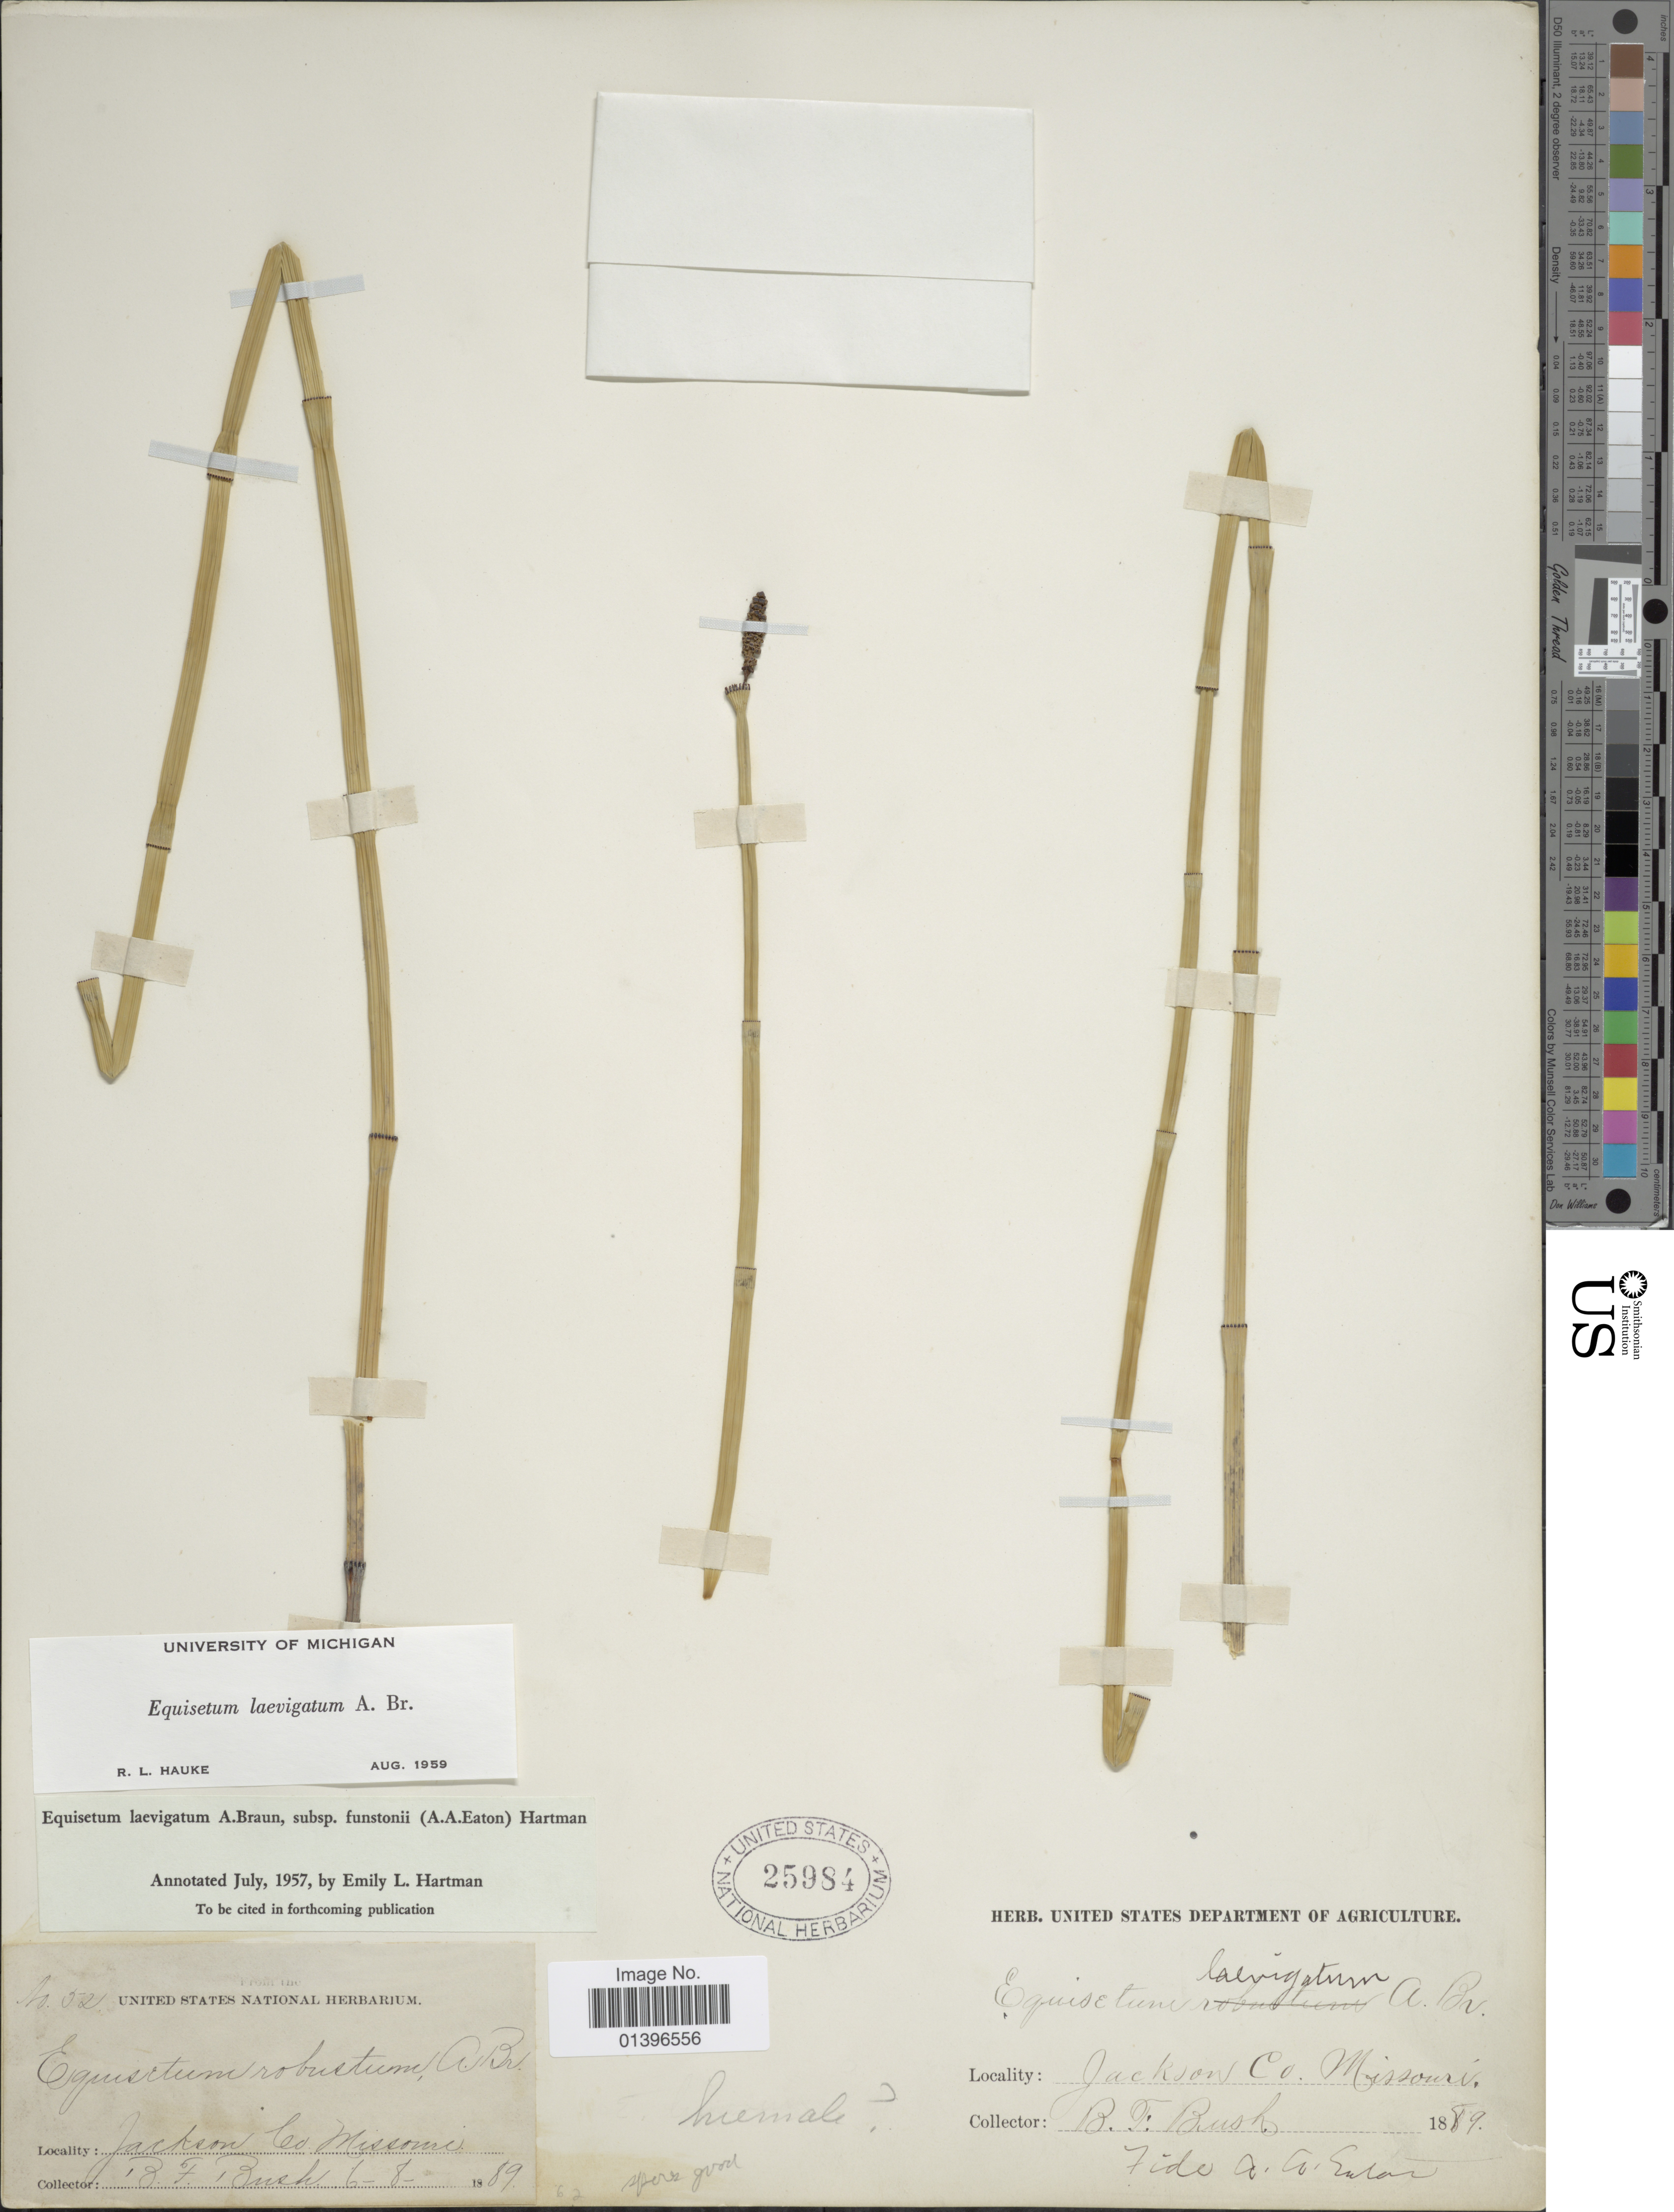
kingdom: Plantae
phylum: Tracheophyta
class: Polypodiopsida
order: Equisetales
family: Equisetaceae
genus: Equisetum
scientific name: Equisetum laevigatum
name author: A. Braun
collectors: B. F. Bush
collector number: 52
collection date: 1889-06-08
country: United States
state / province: Missouri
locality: Janckson Co.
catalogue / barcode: US 25984